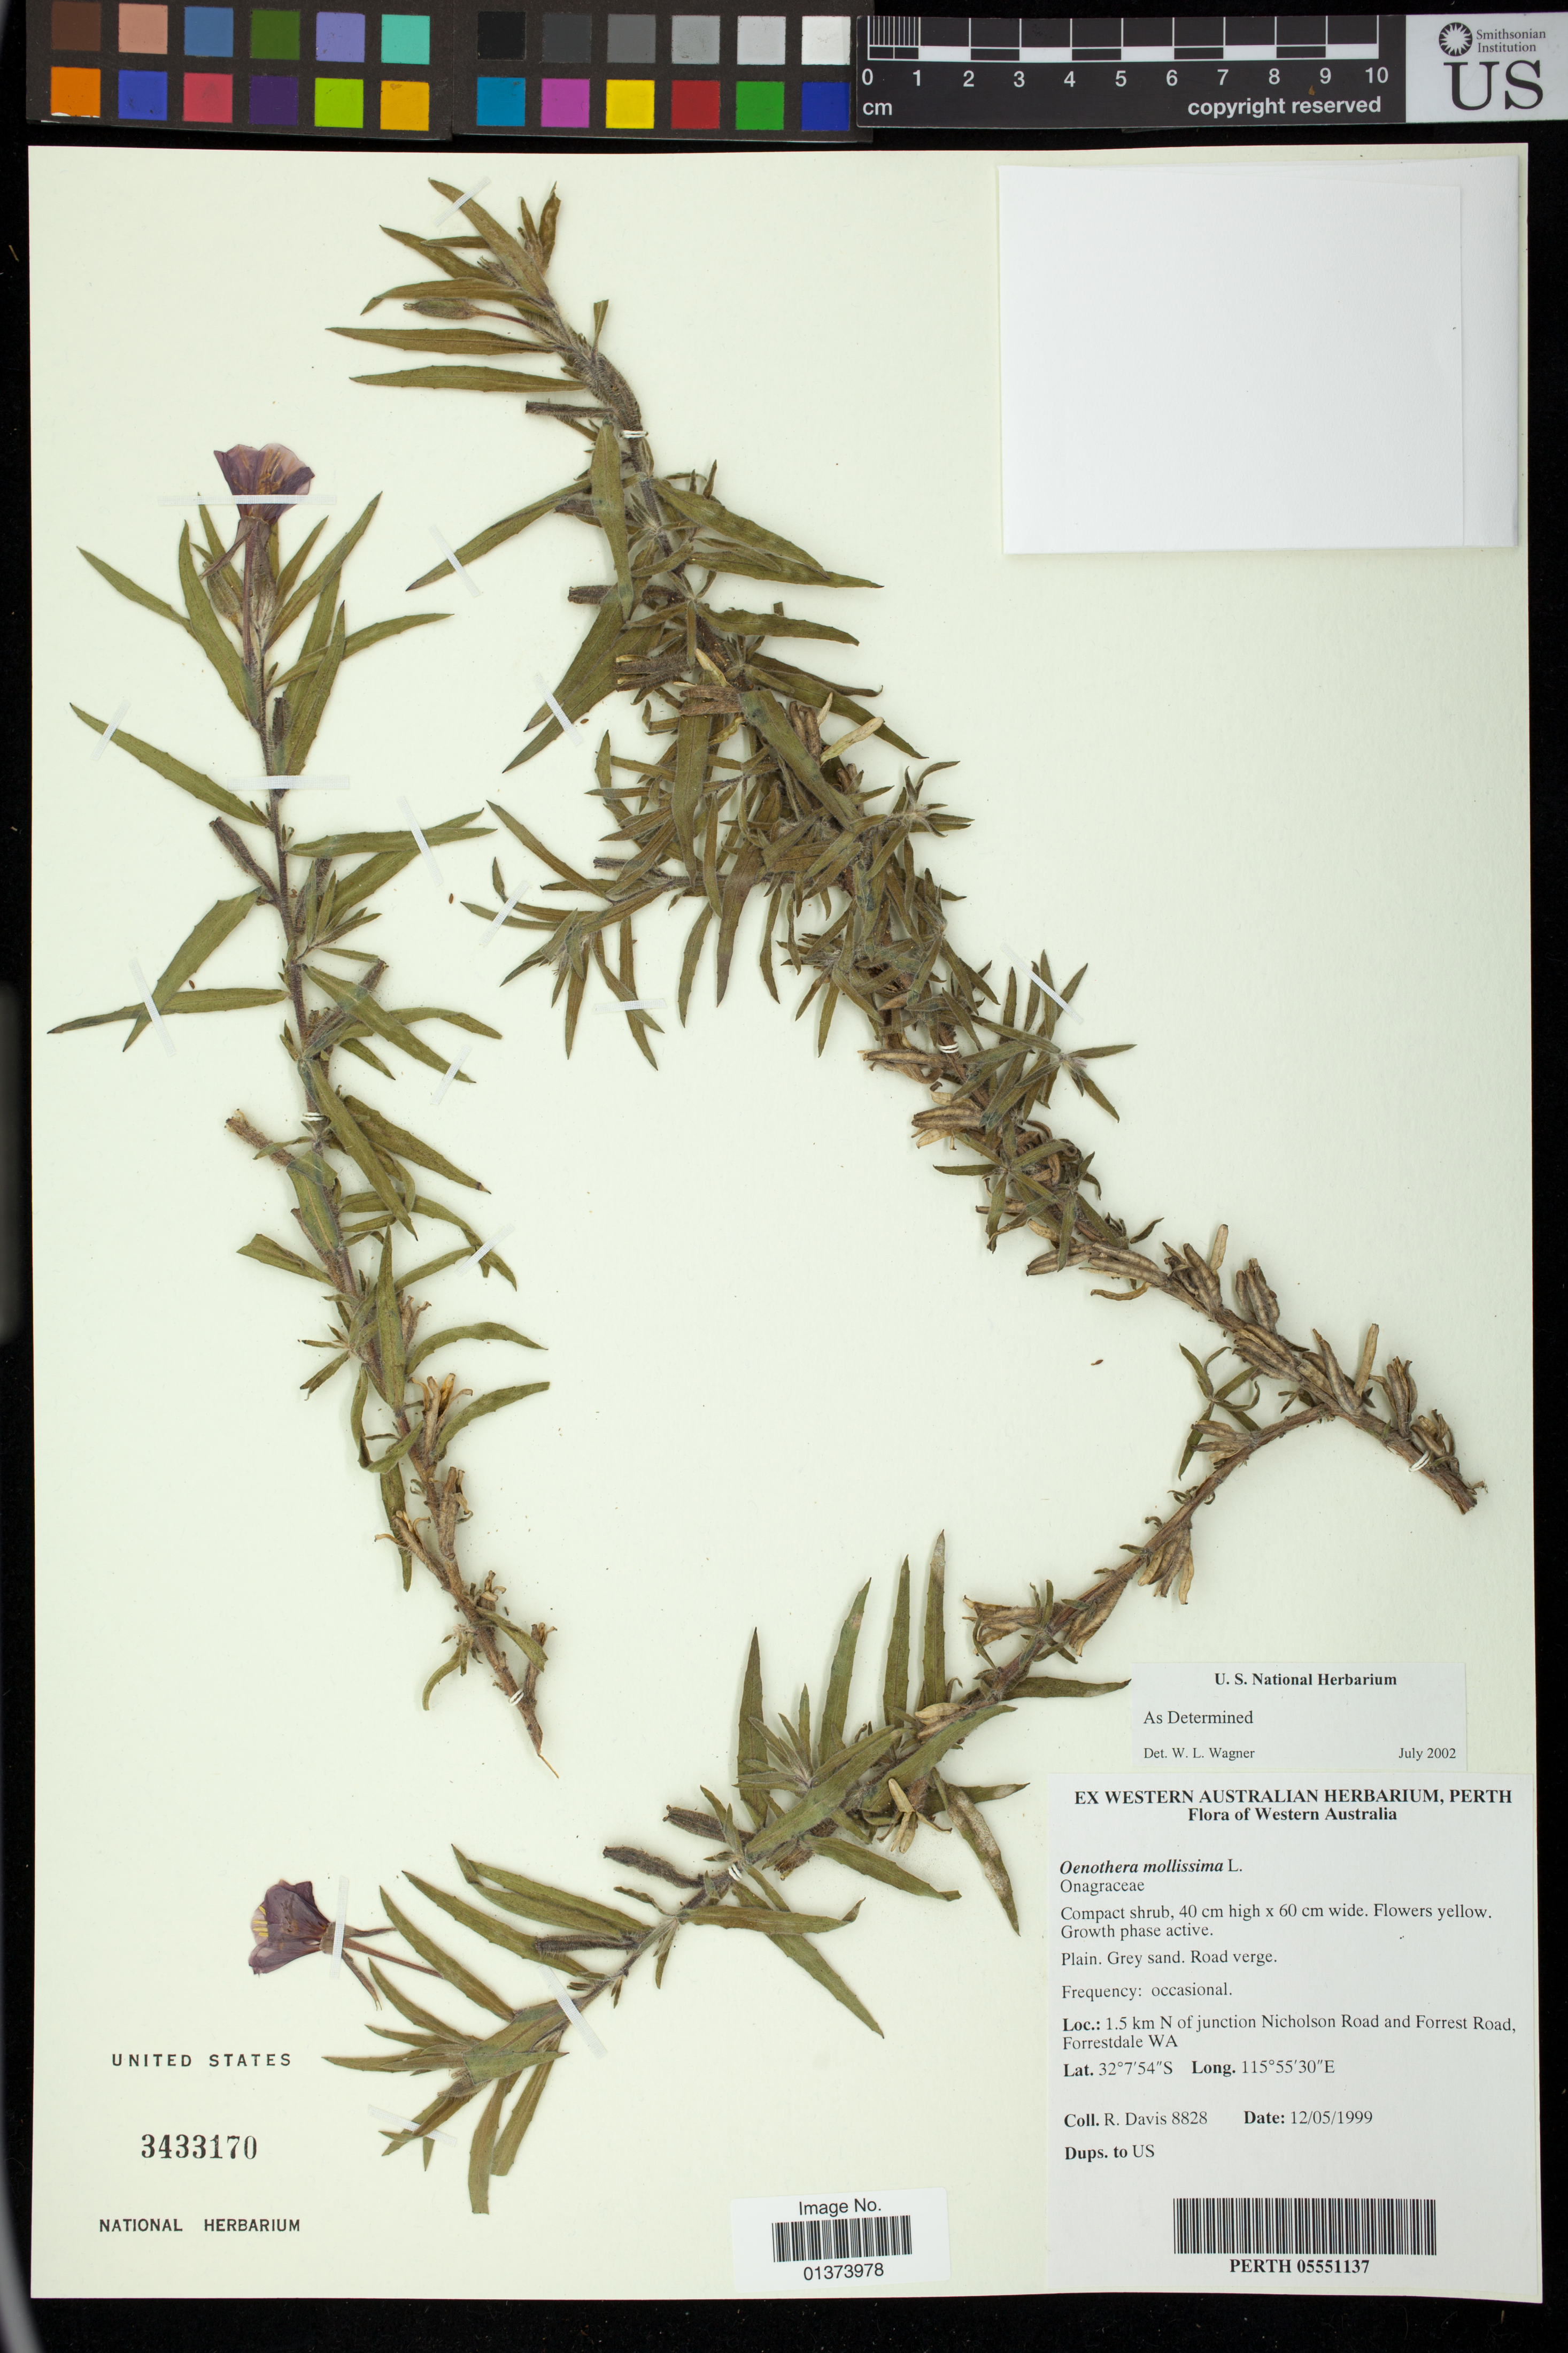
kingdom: Plantae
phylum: Tracheophyta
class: Magnoliopsida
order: Myrtales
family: Onagraceae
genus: Oenothera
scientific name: Oenothera mollissima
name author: L.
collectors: R. Davis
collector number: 8828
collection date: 1999-05-12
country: Australia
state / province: Western Australia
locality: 1.5 km N of junction Nicholson Road and Forrest Road, Forrestdale WA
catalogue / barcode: US 3433170